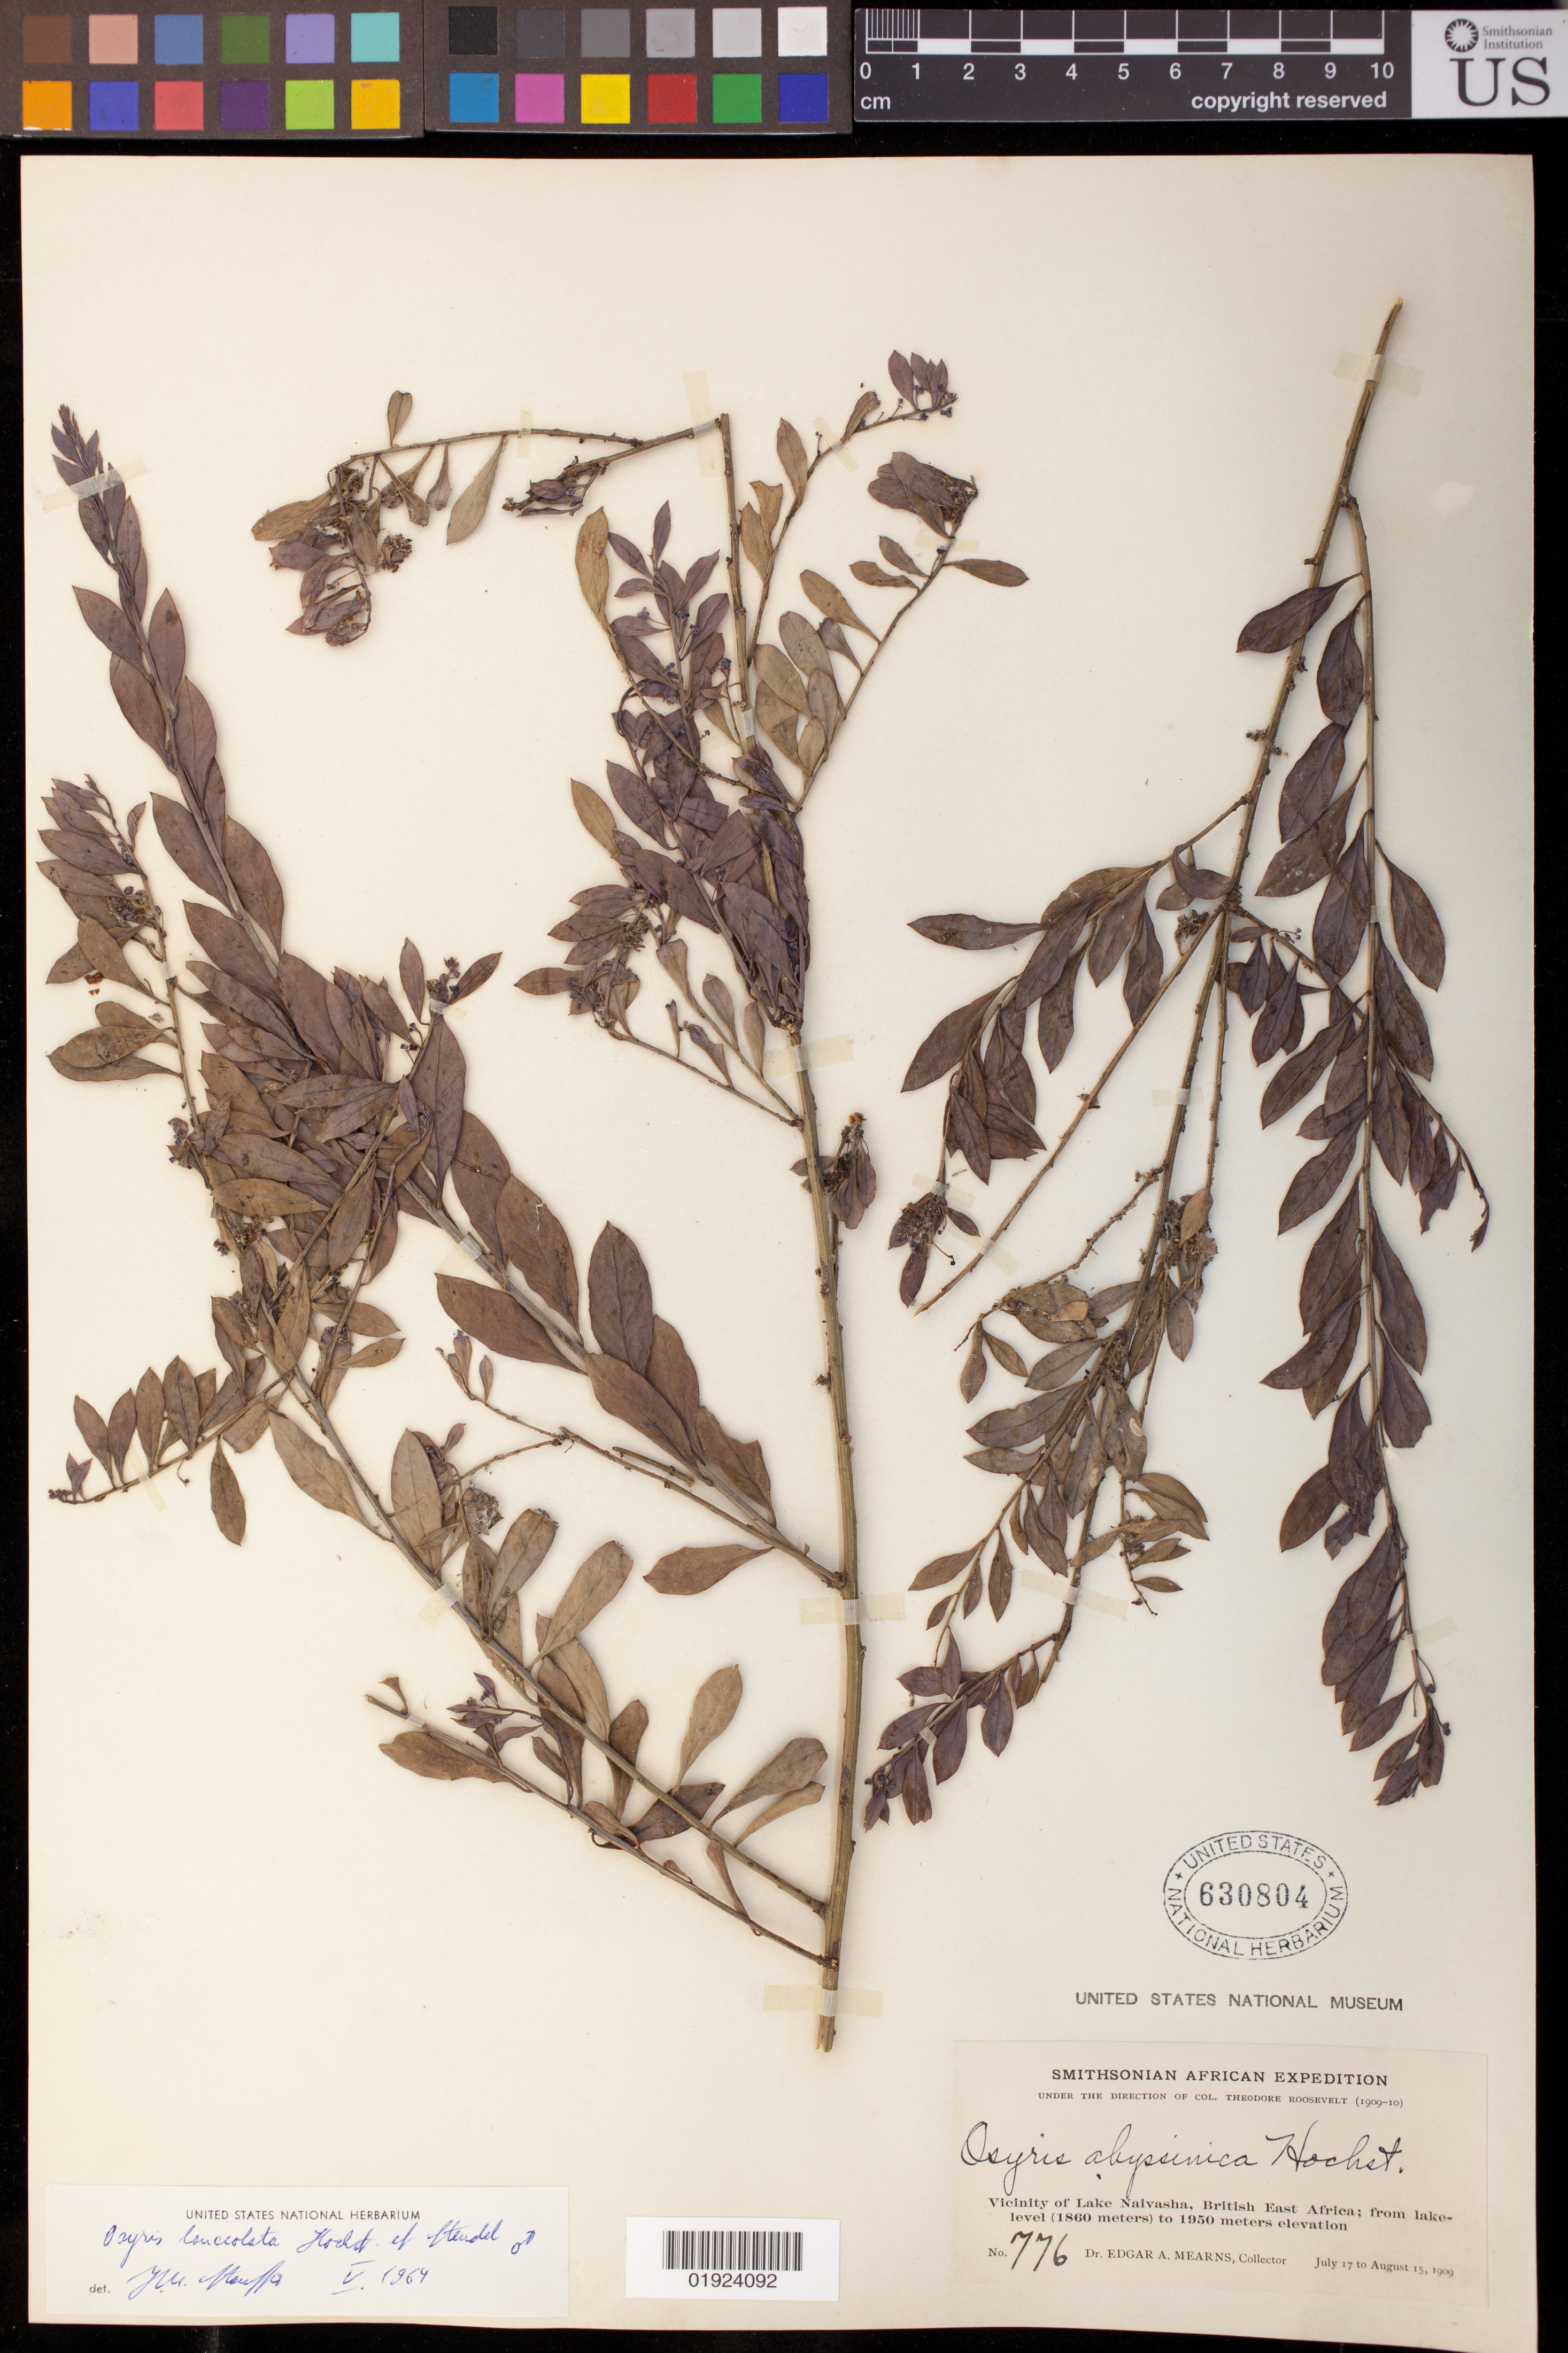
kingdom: Plantae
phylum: Tracheophyta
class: Magnoliopsida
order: Santalales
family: Santalaceae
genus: Osyris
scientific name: Osyris quadripartita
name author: Salzm. ex Decne.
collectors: E. A. Mearns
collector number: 776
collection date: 1909-07-17/1909-08-15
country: Kenya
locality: Lake Naivasha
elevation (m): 1860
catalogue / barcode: US 630804